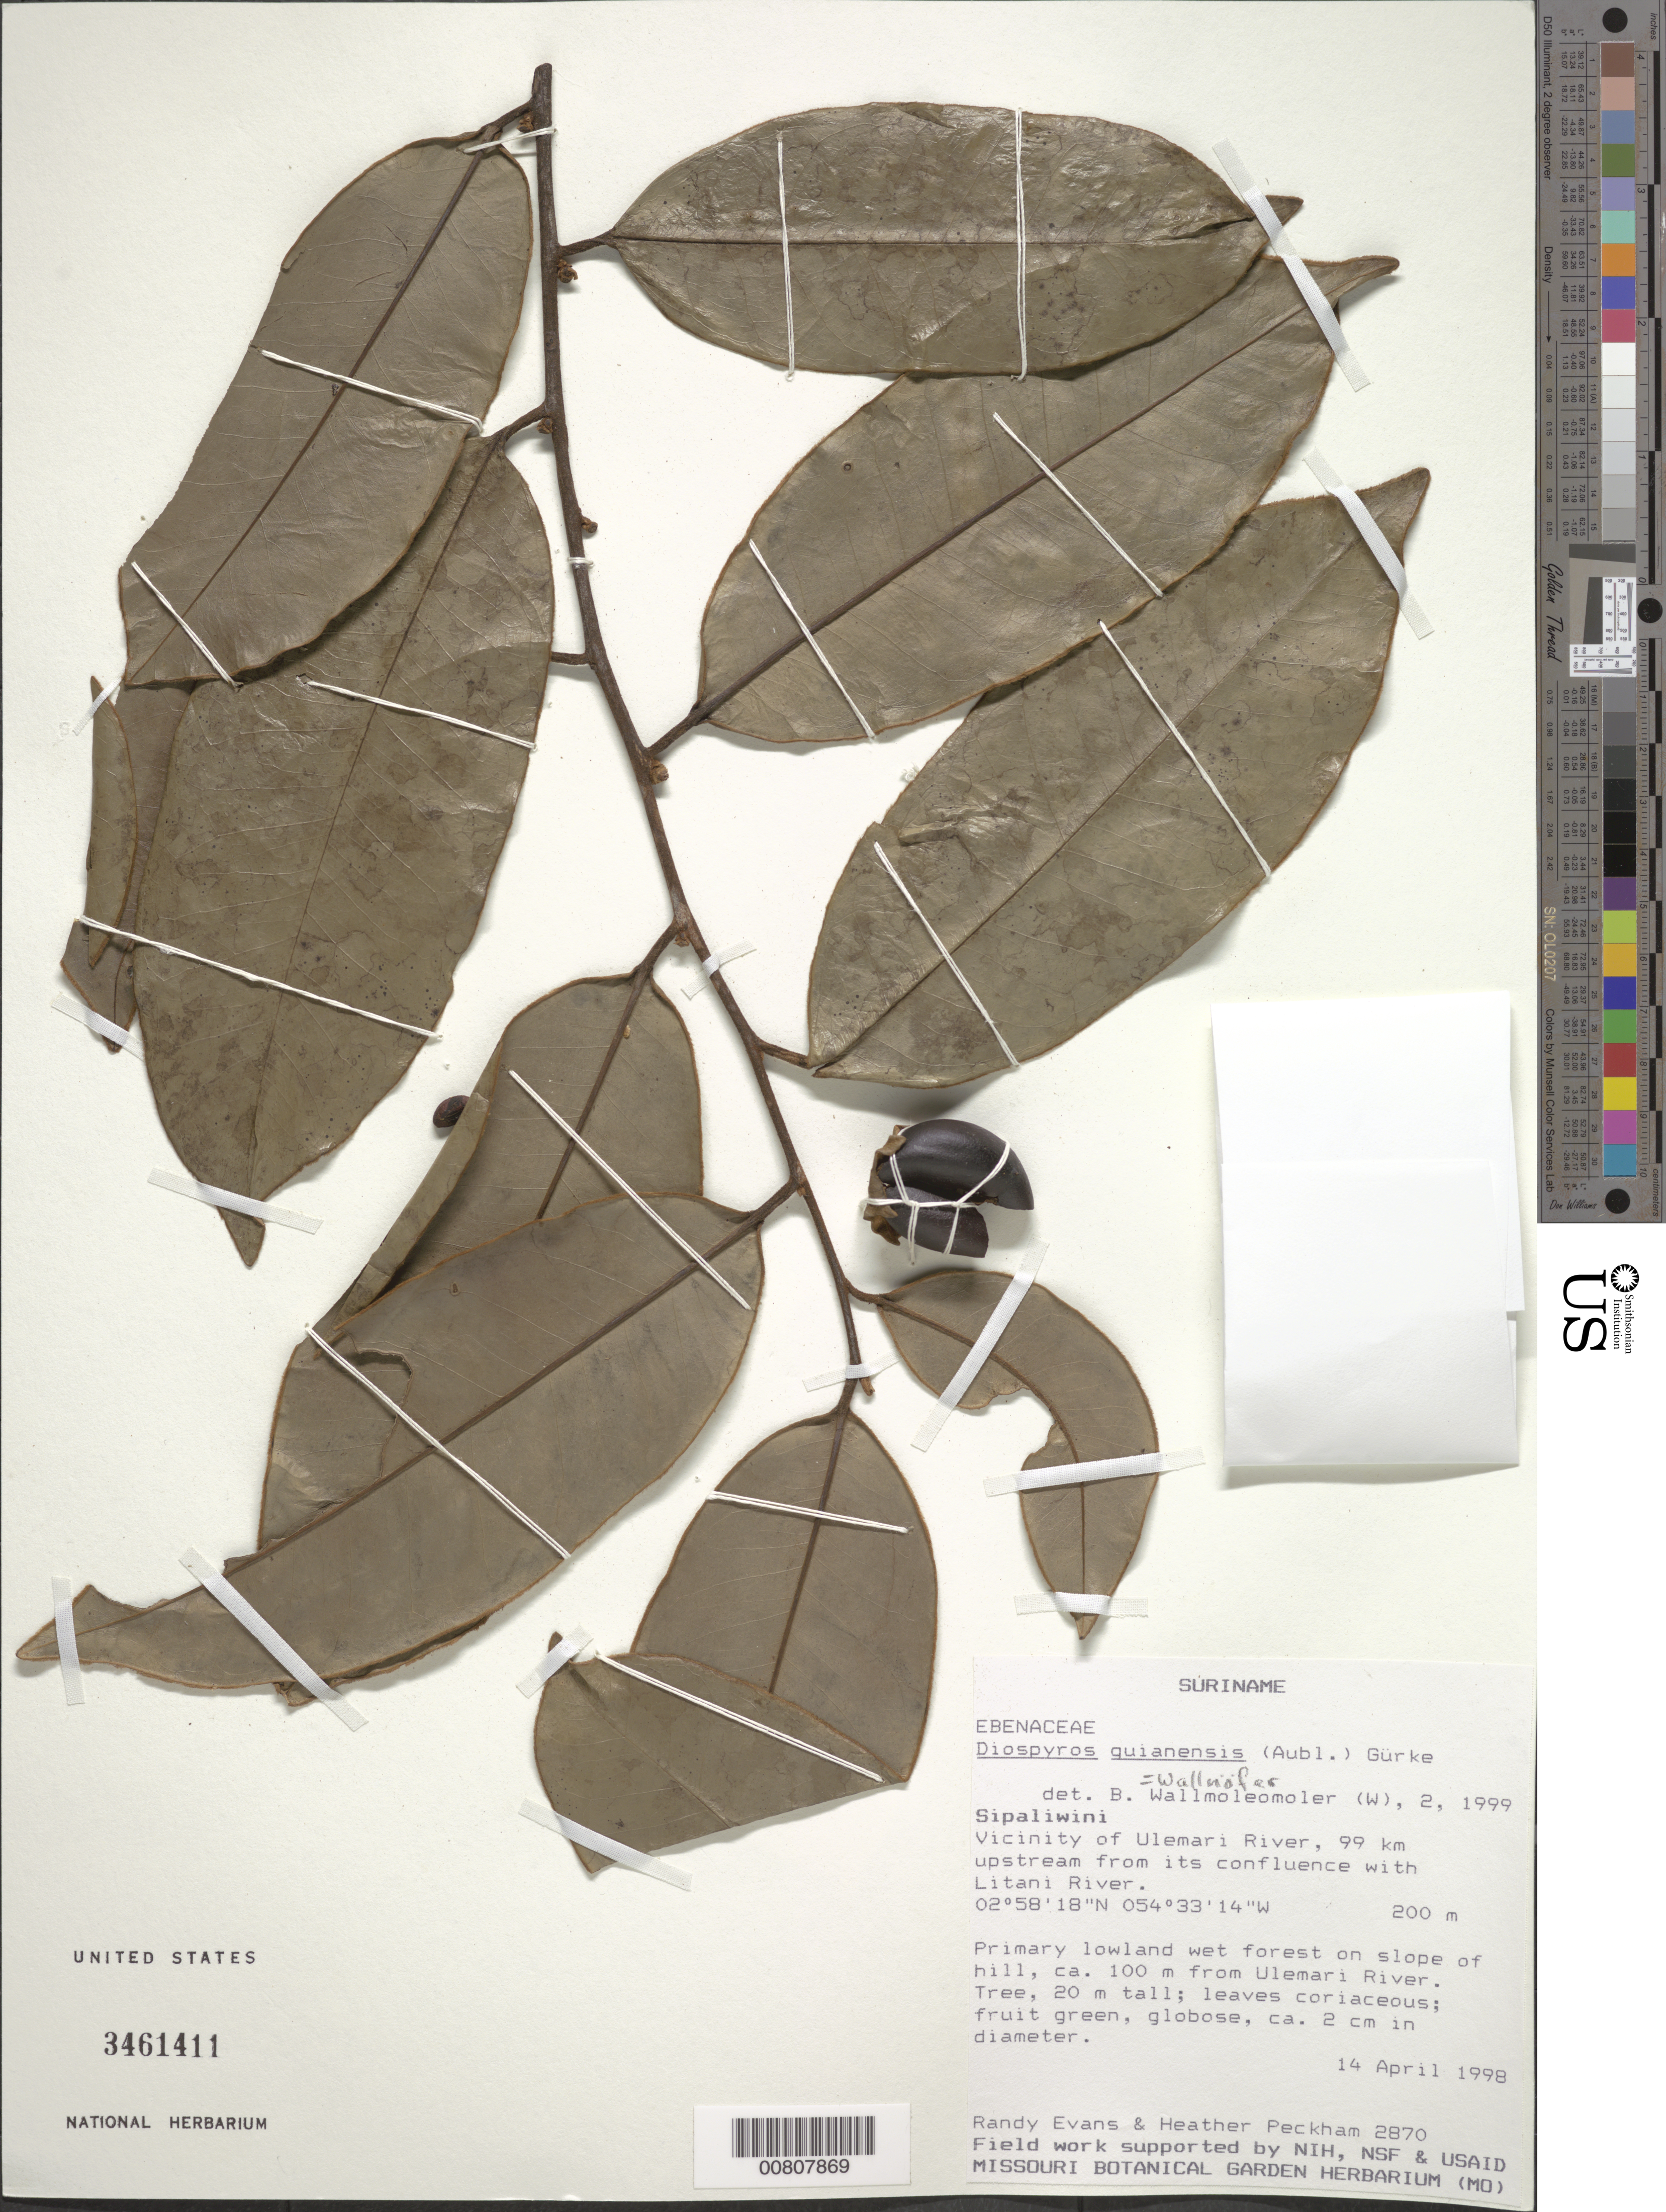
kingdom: Plantae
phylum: Tracheophyta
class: Magnoliopsida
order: Ericales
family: Ebenaceae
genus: Diospyros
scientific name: Diospyros guianensis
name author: (Aubl.) Gürke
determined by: Wallmolemoler, B.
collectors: R. Evans & H. Peckham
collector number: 2870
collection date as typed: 14-Apr-98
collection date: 1998-04-14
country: Suriname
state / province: Sipaliwini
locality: Ulemari R., ca. 99 km upstream from confl. with Litani R.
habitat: Primary lowland wet forest on slope of hill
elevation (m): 200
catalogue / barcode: US 3461411